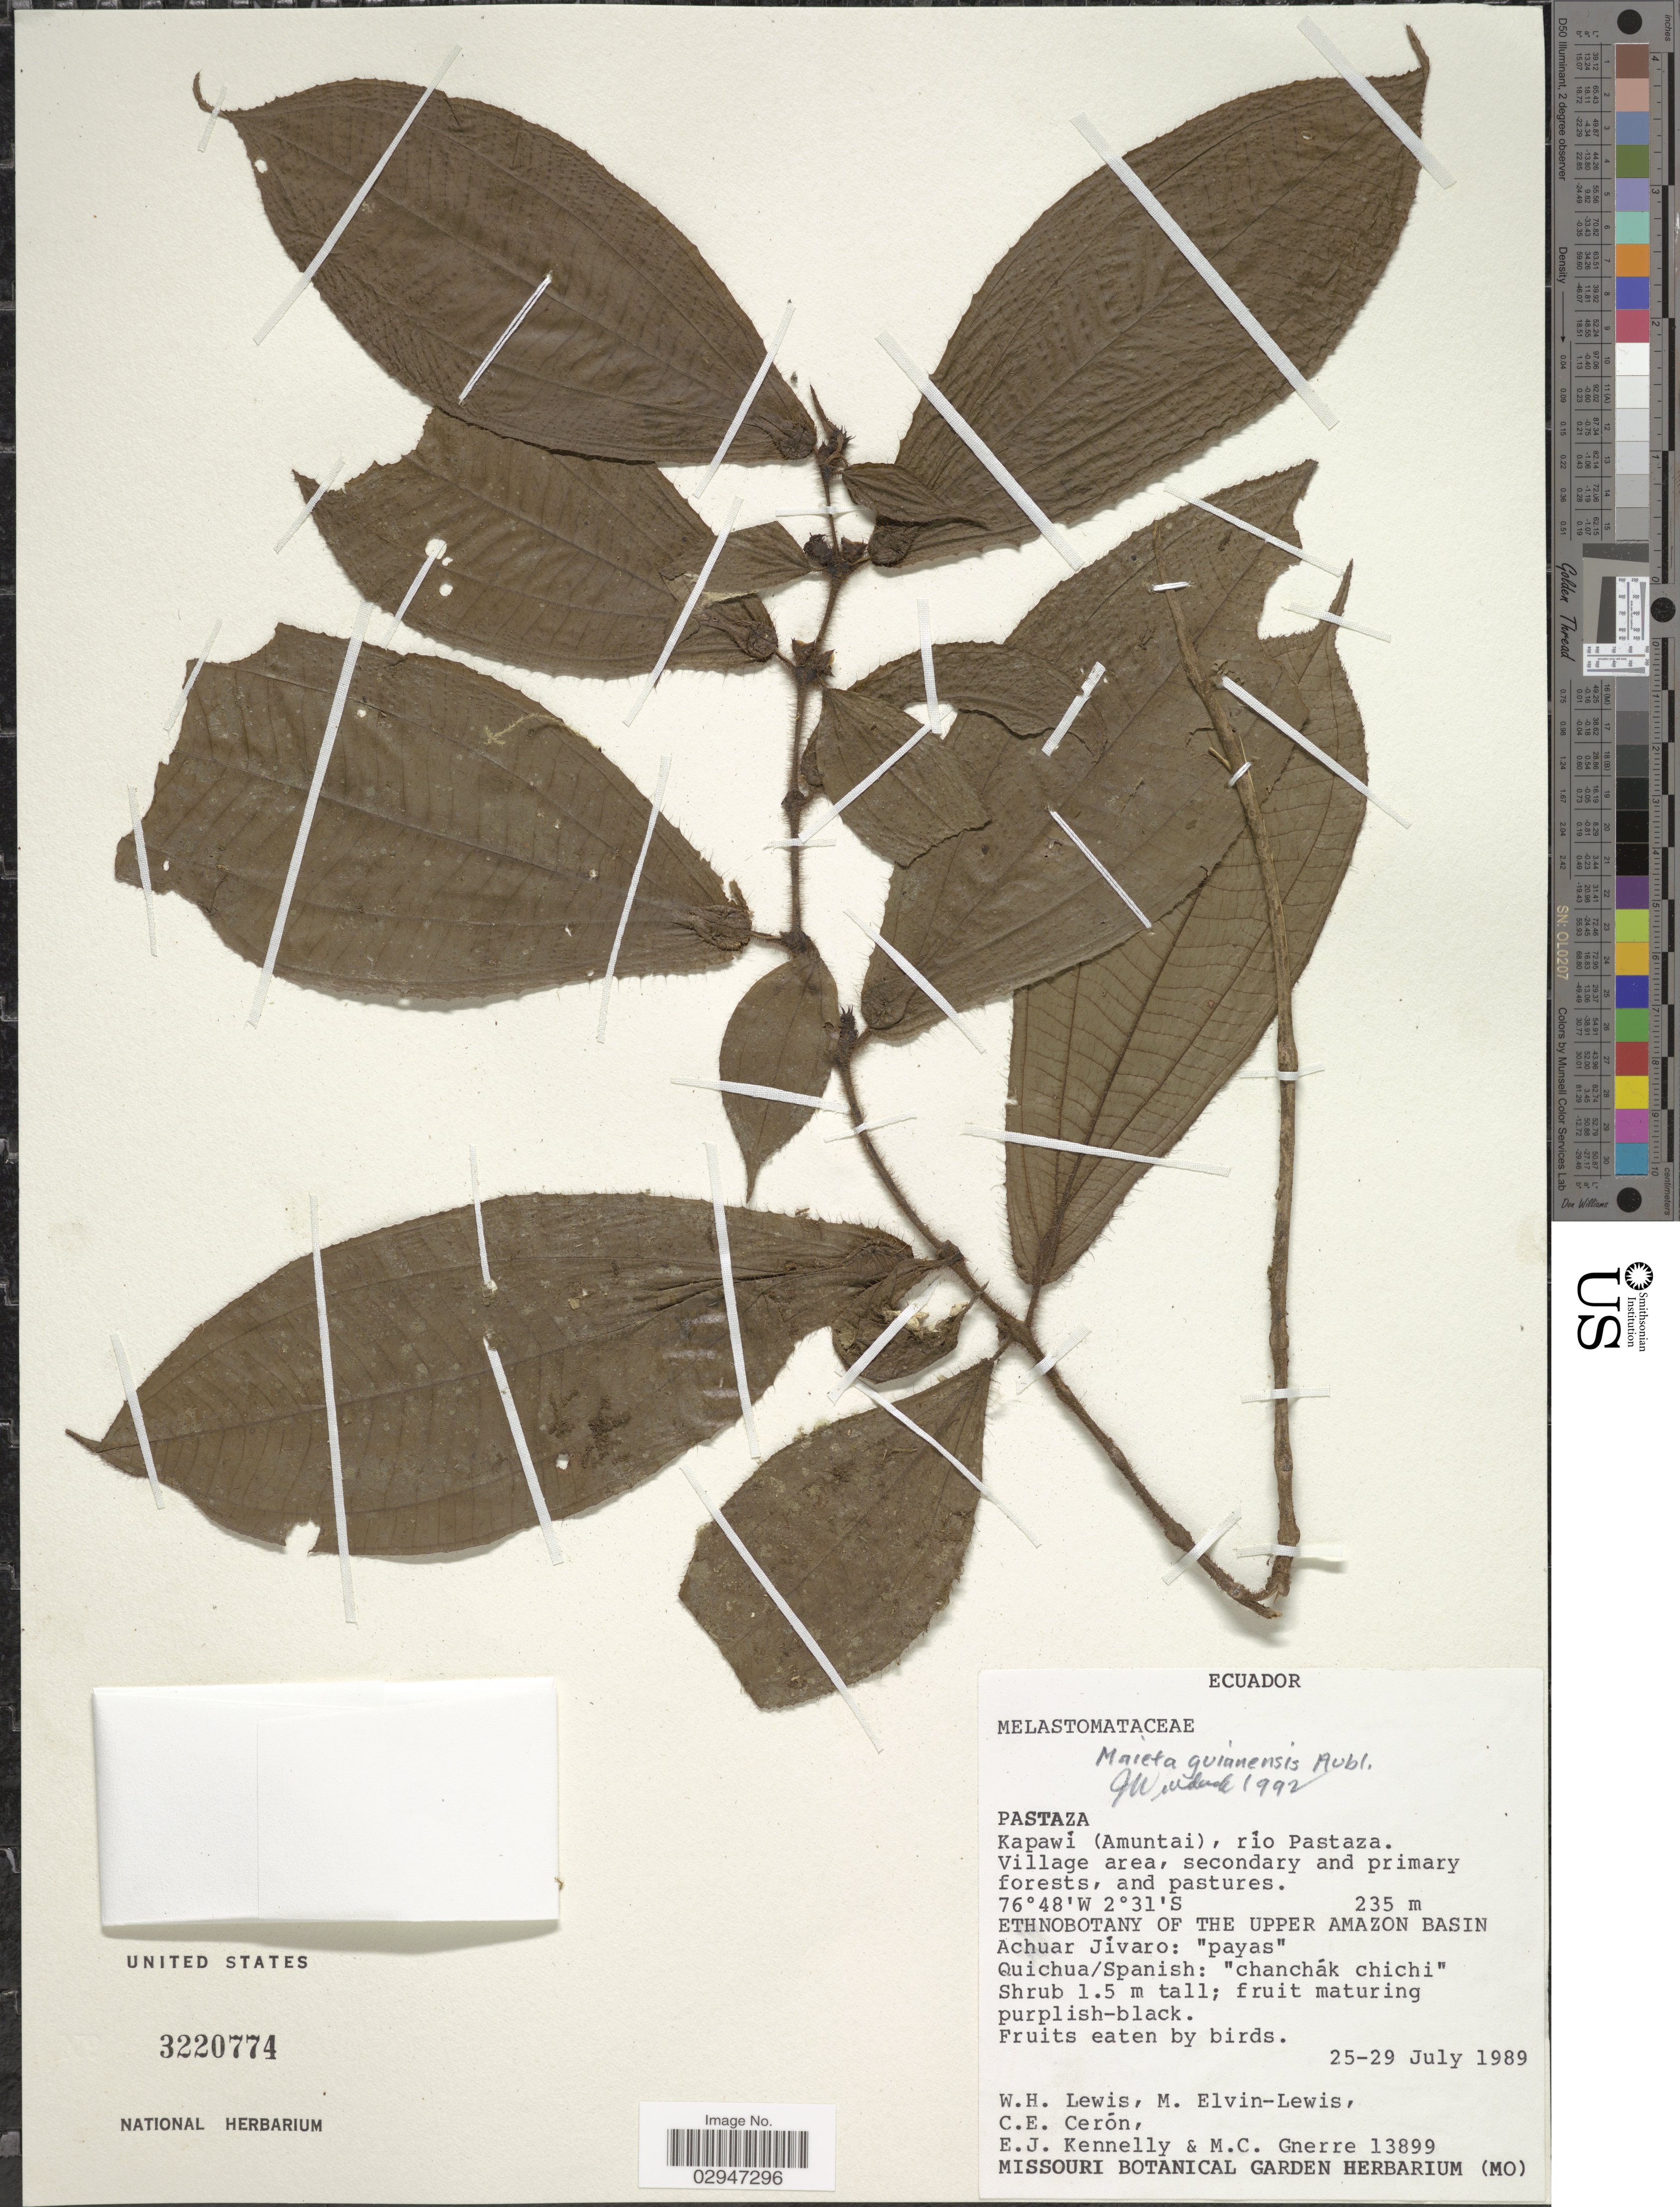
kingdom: Plantae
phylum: Tracheophyta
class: Magnoliopsida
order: Myrtales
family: Melastomataceae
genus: Maieta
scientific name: Maieta guianensis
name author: Aubl.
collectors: W. H. Lewis, M. Elvin-Lewis, C. E. Cerón M., E. Kennelly & M. Gnerre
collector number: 13899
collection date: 1989-07-25/1989-07-29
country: Ecuador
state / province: Pastaza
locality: Pastaza. Kapawí (Amuntai), río Pastaza. Village area, secondary and primary forests, and pastures.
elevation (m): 235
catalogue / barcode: US 3220774